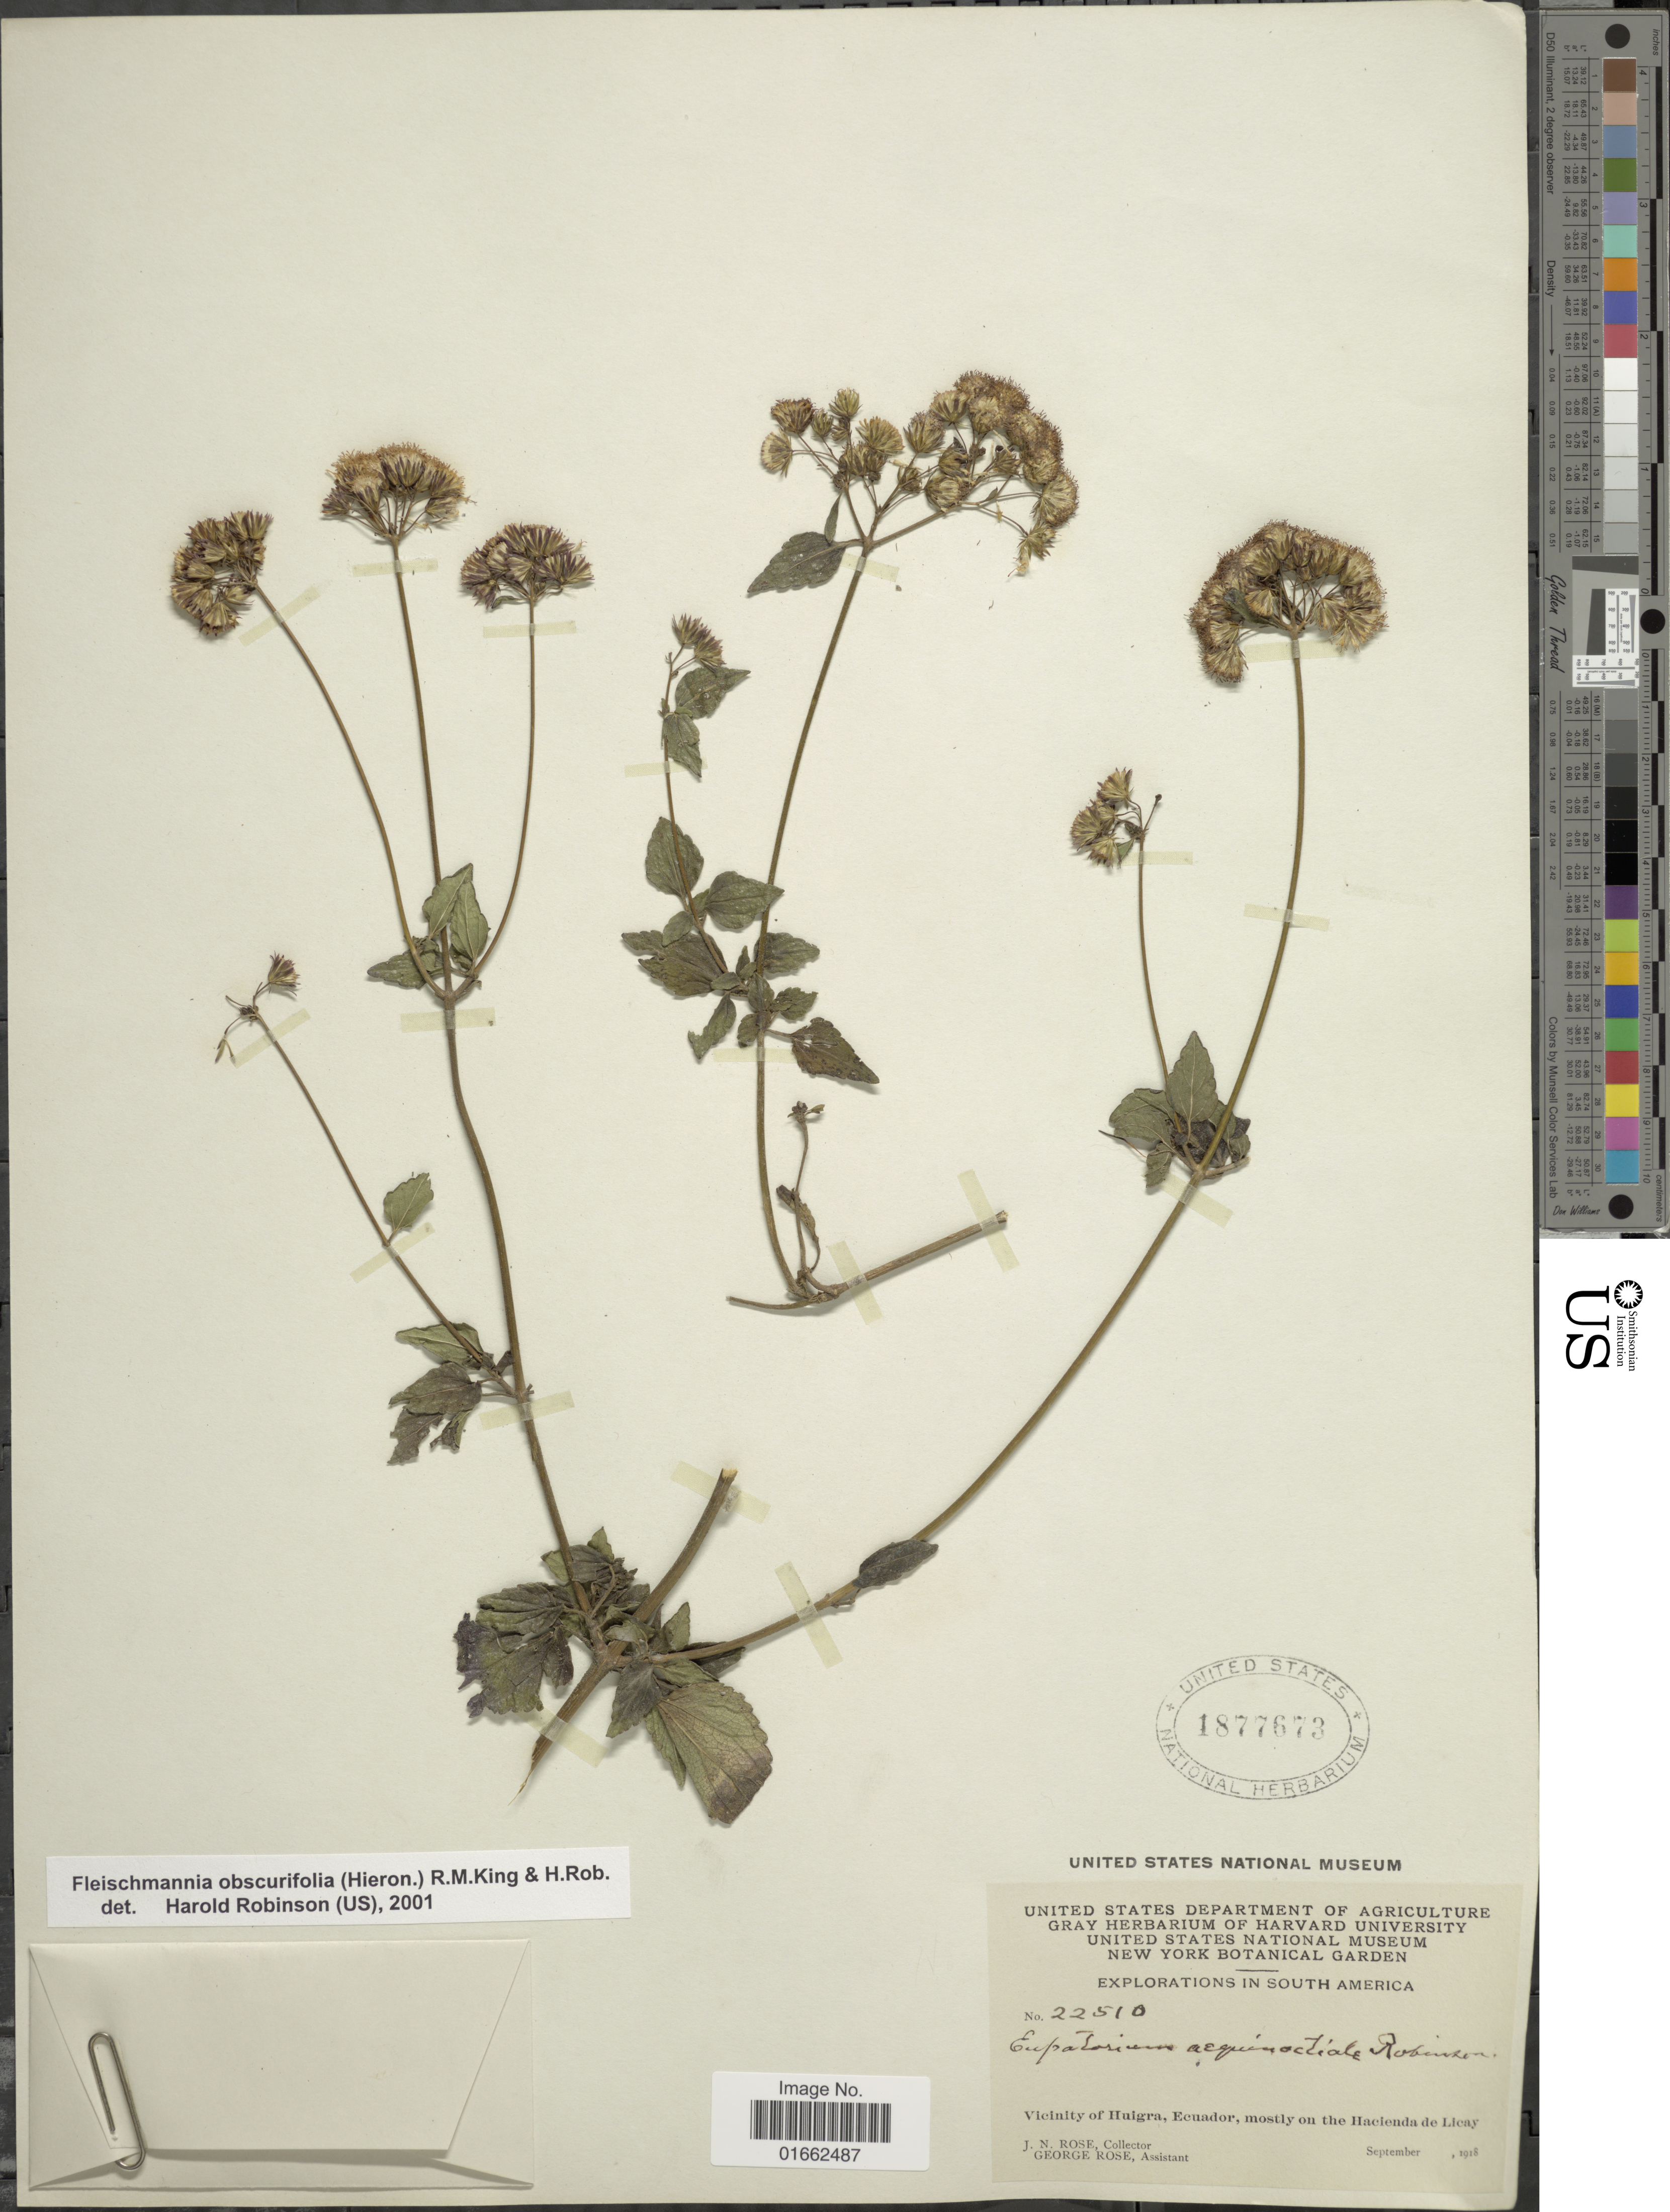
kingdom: Plantae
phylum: Tracheophyta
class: Magnoliopsida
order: Asterales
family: Asteraceae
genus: Fleischmannia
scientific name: Fleischmannia obscurifolia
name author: (Hieron.) R.M. King & H. Rob.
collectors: J. N. Rose & G. Rose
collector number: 22510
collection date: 1918-09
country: Ecuador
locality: Vicinity of Huigra, Ecuador, mostly on the Hacienda de Licay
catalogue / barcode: US 1877673